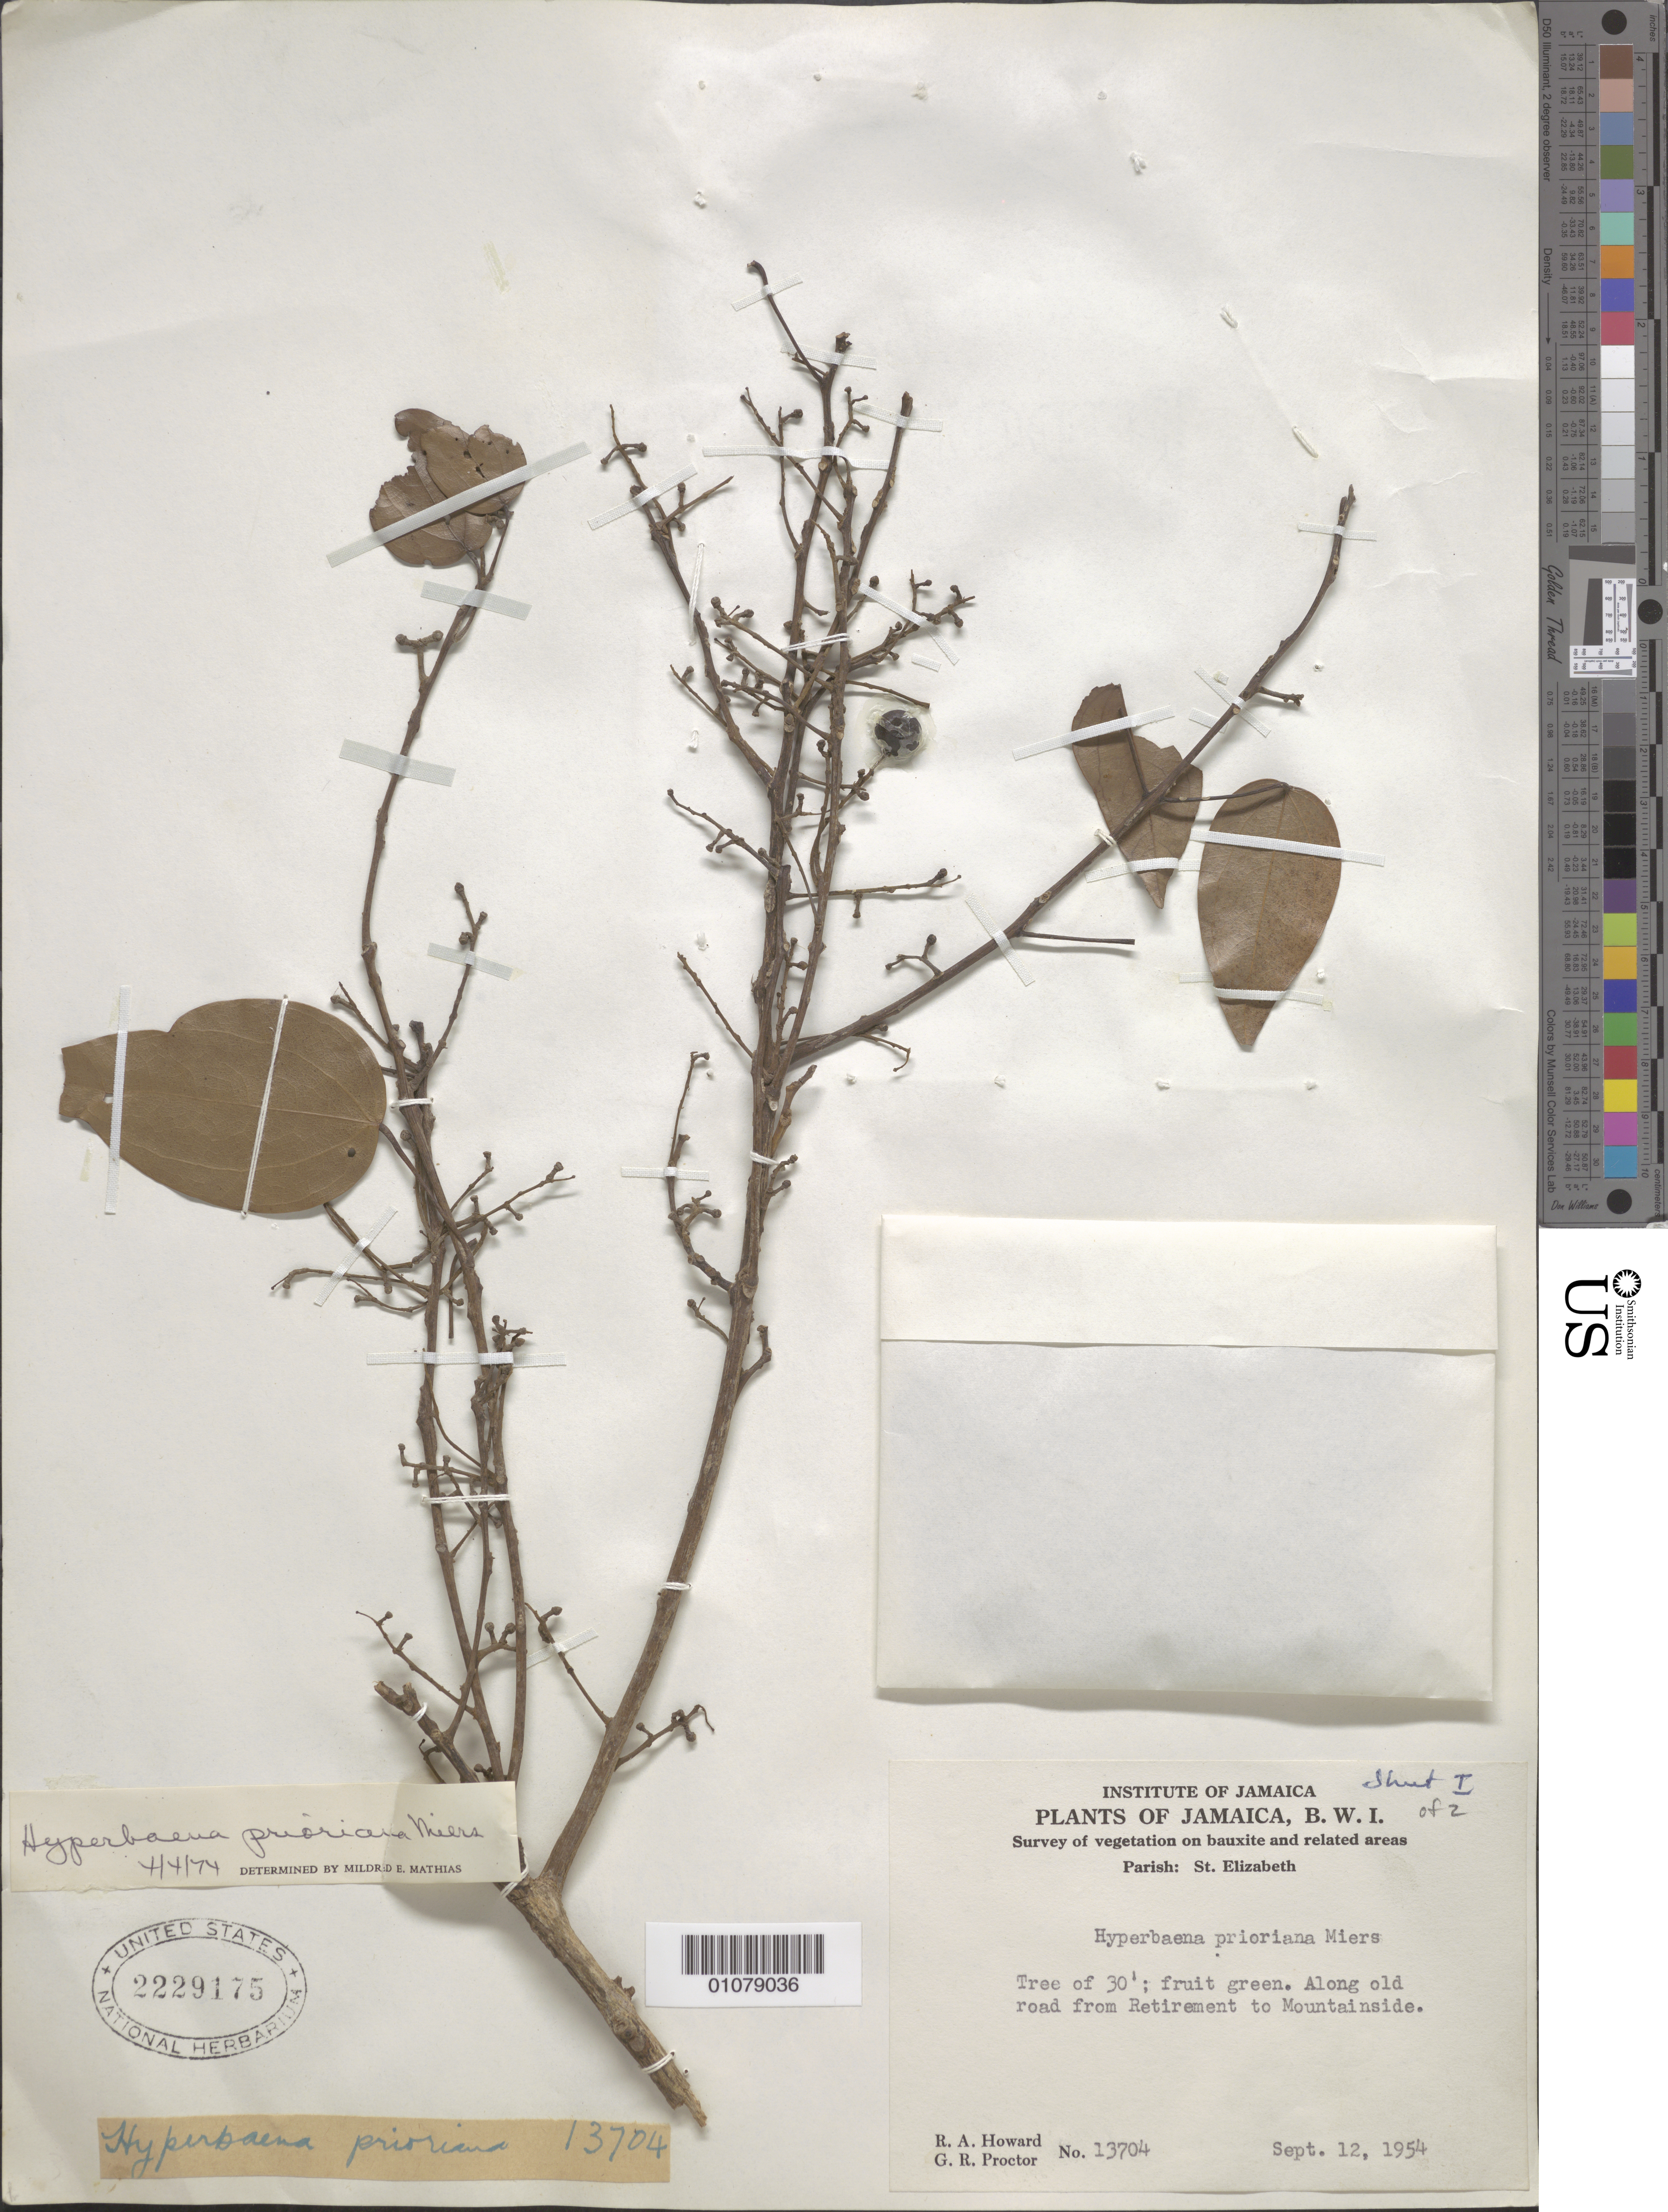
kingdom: Plantae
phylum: Tracheophyta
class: Magnoliopsida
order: Ranunculales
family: Menispermaceae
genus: Hyperbaena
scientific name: Hyperbaena prioriana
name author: Miers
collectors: R. A. Howard & G. R. Proctor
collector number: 13704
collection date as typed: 12 Sep 1954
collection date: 1954-09-12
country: Jamaica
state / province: Saint Elizabeth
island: Jamaica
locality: Along old road from Retirement to Mountainside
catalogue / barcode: US 2229175